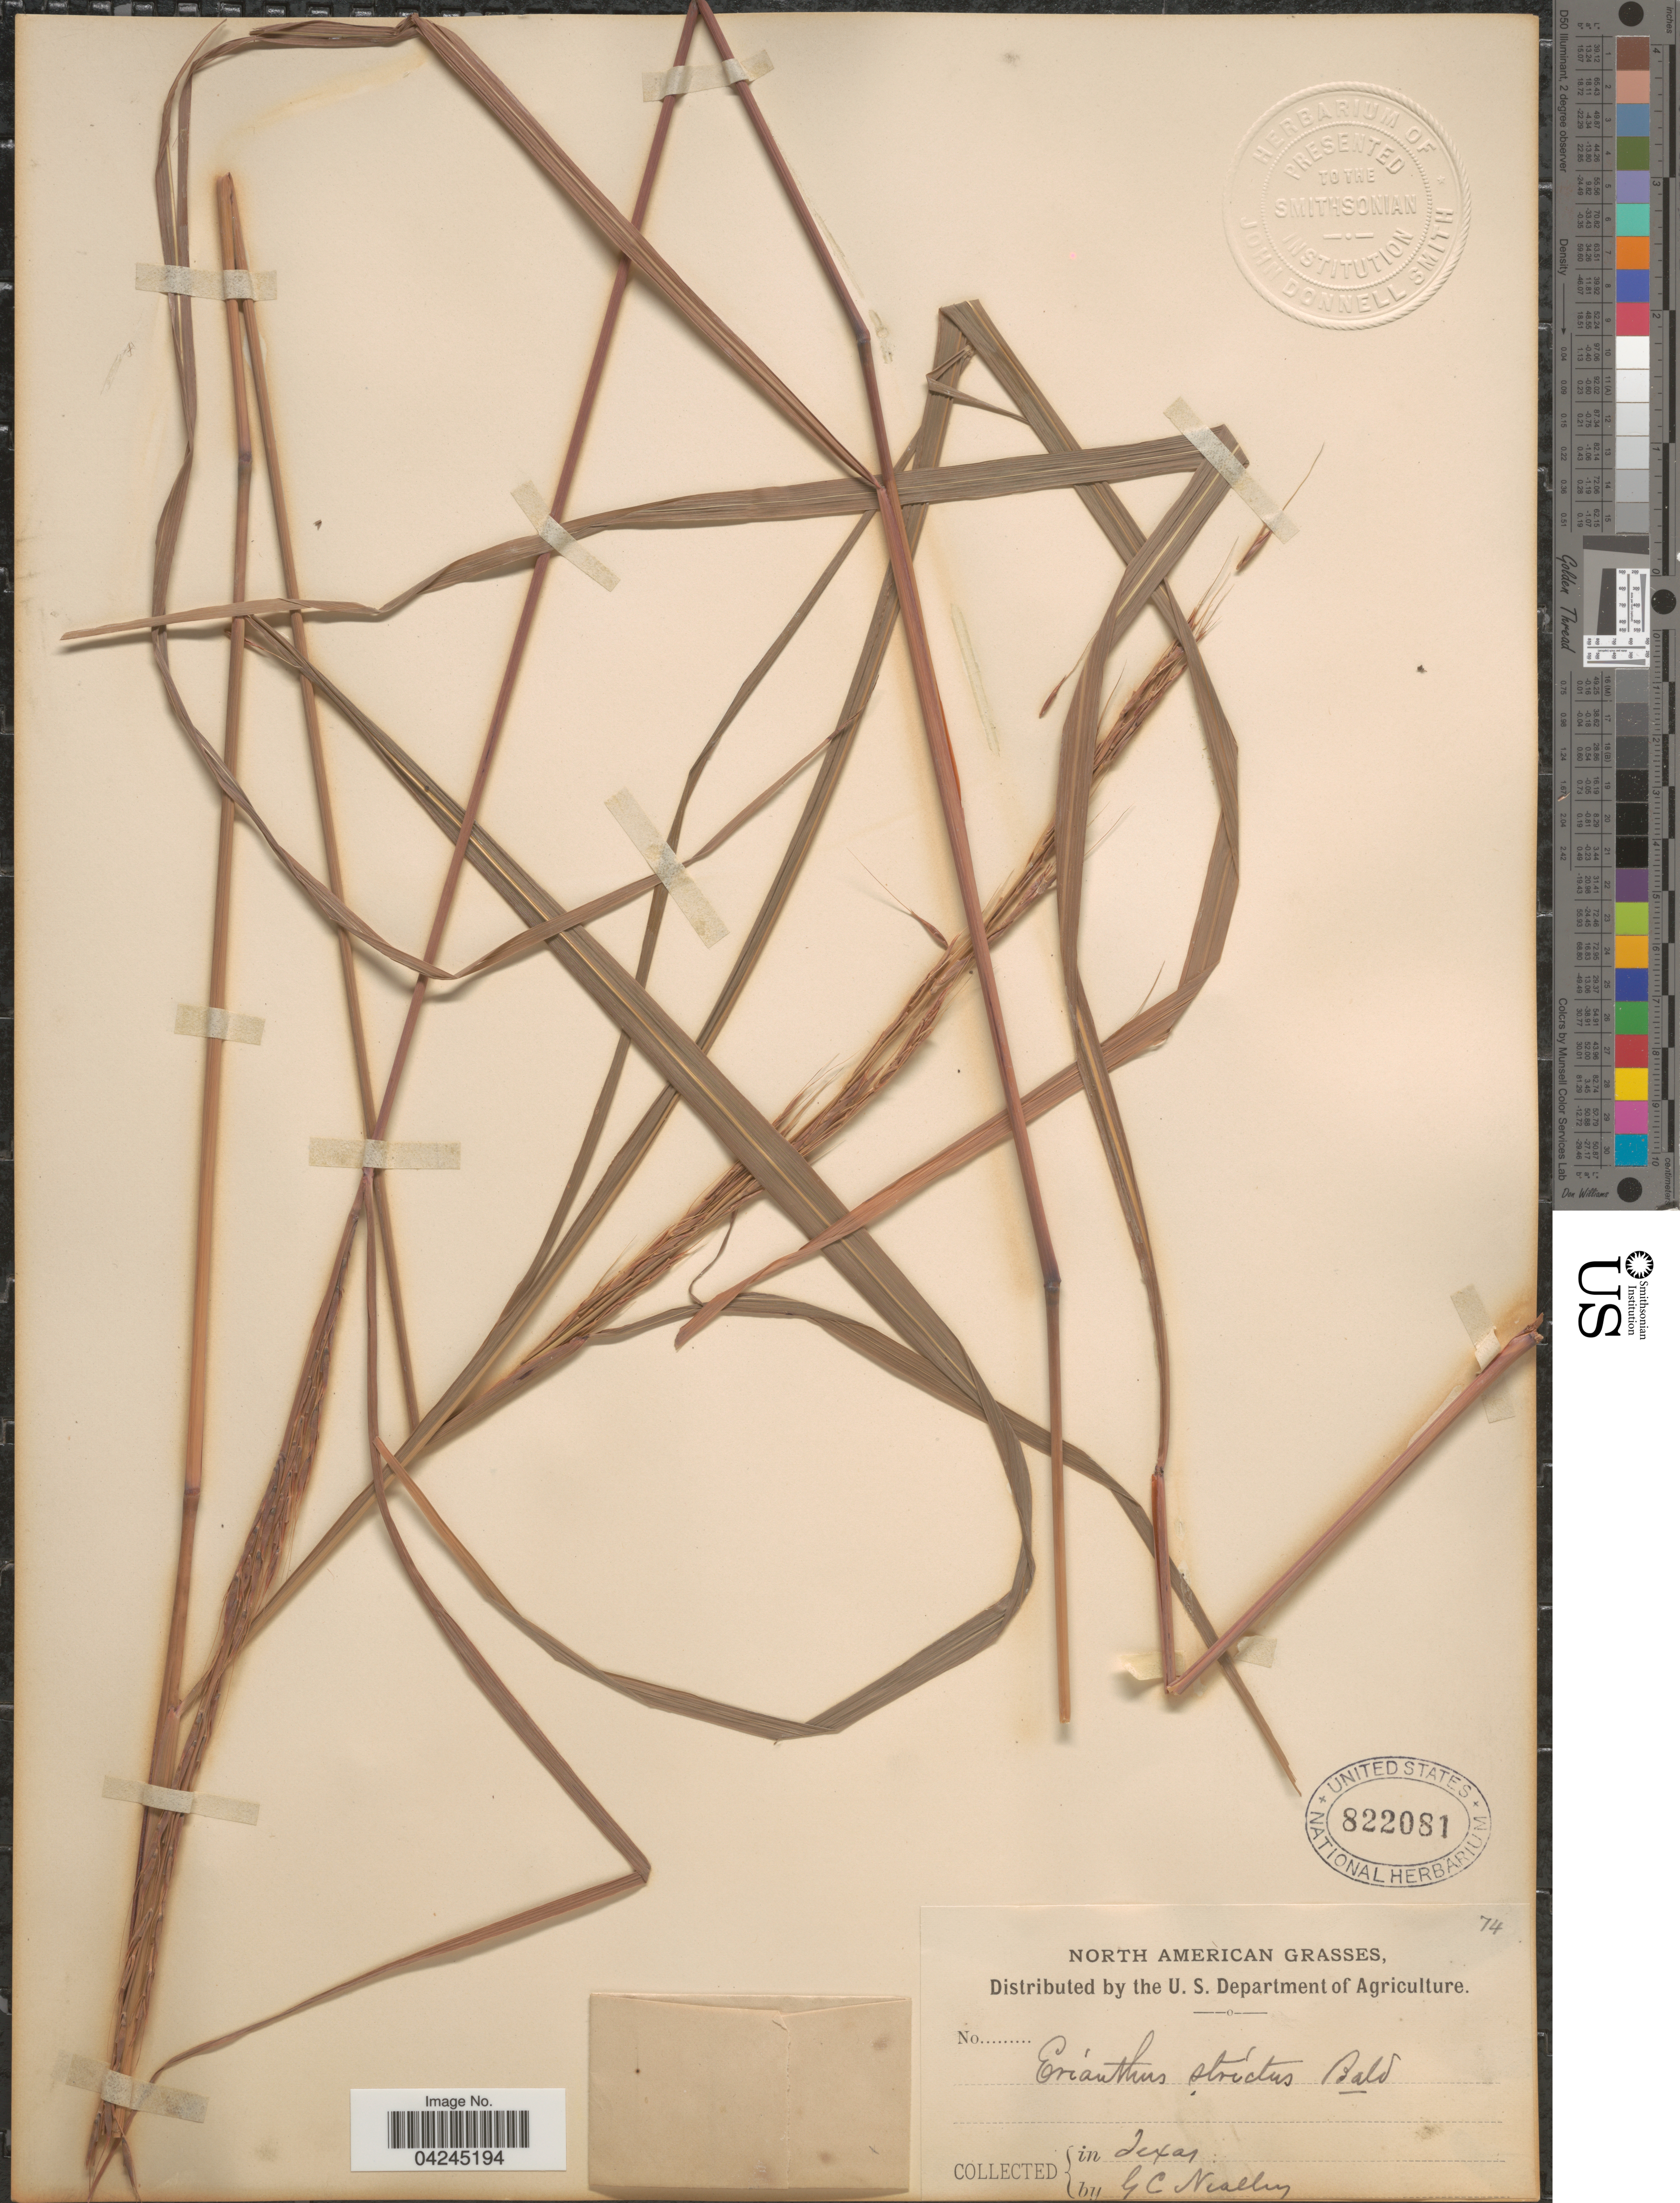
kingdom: Plantae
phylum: Tracheophyta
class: Liliopsida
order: Poales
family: Poaceae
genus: Erianthus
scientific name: Erianthus strictus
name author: Baldwin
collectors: G. C. Nealley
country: United States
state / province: Texas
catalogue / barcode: US 822081